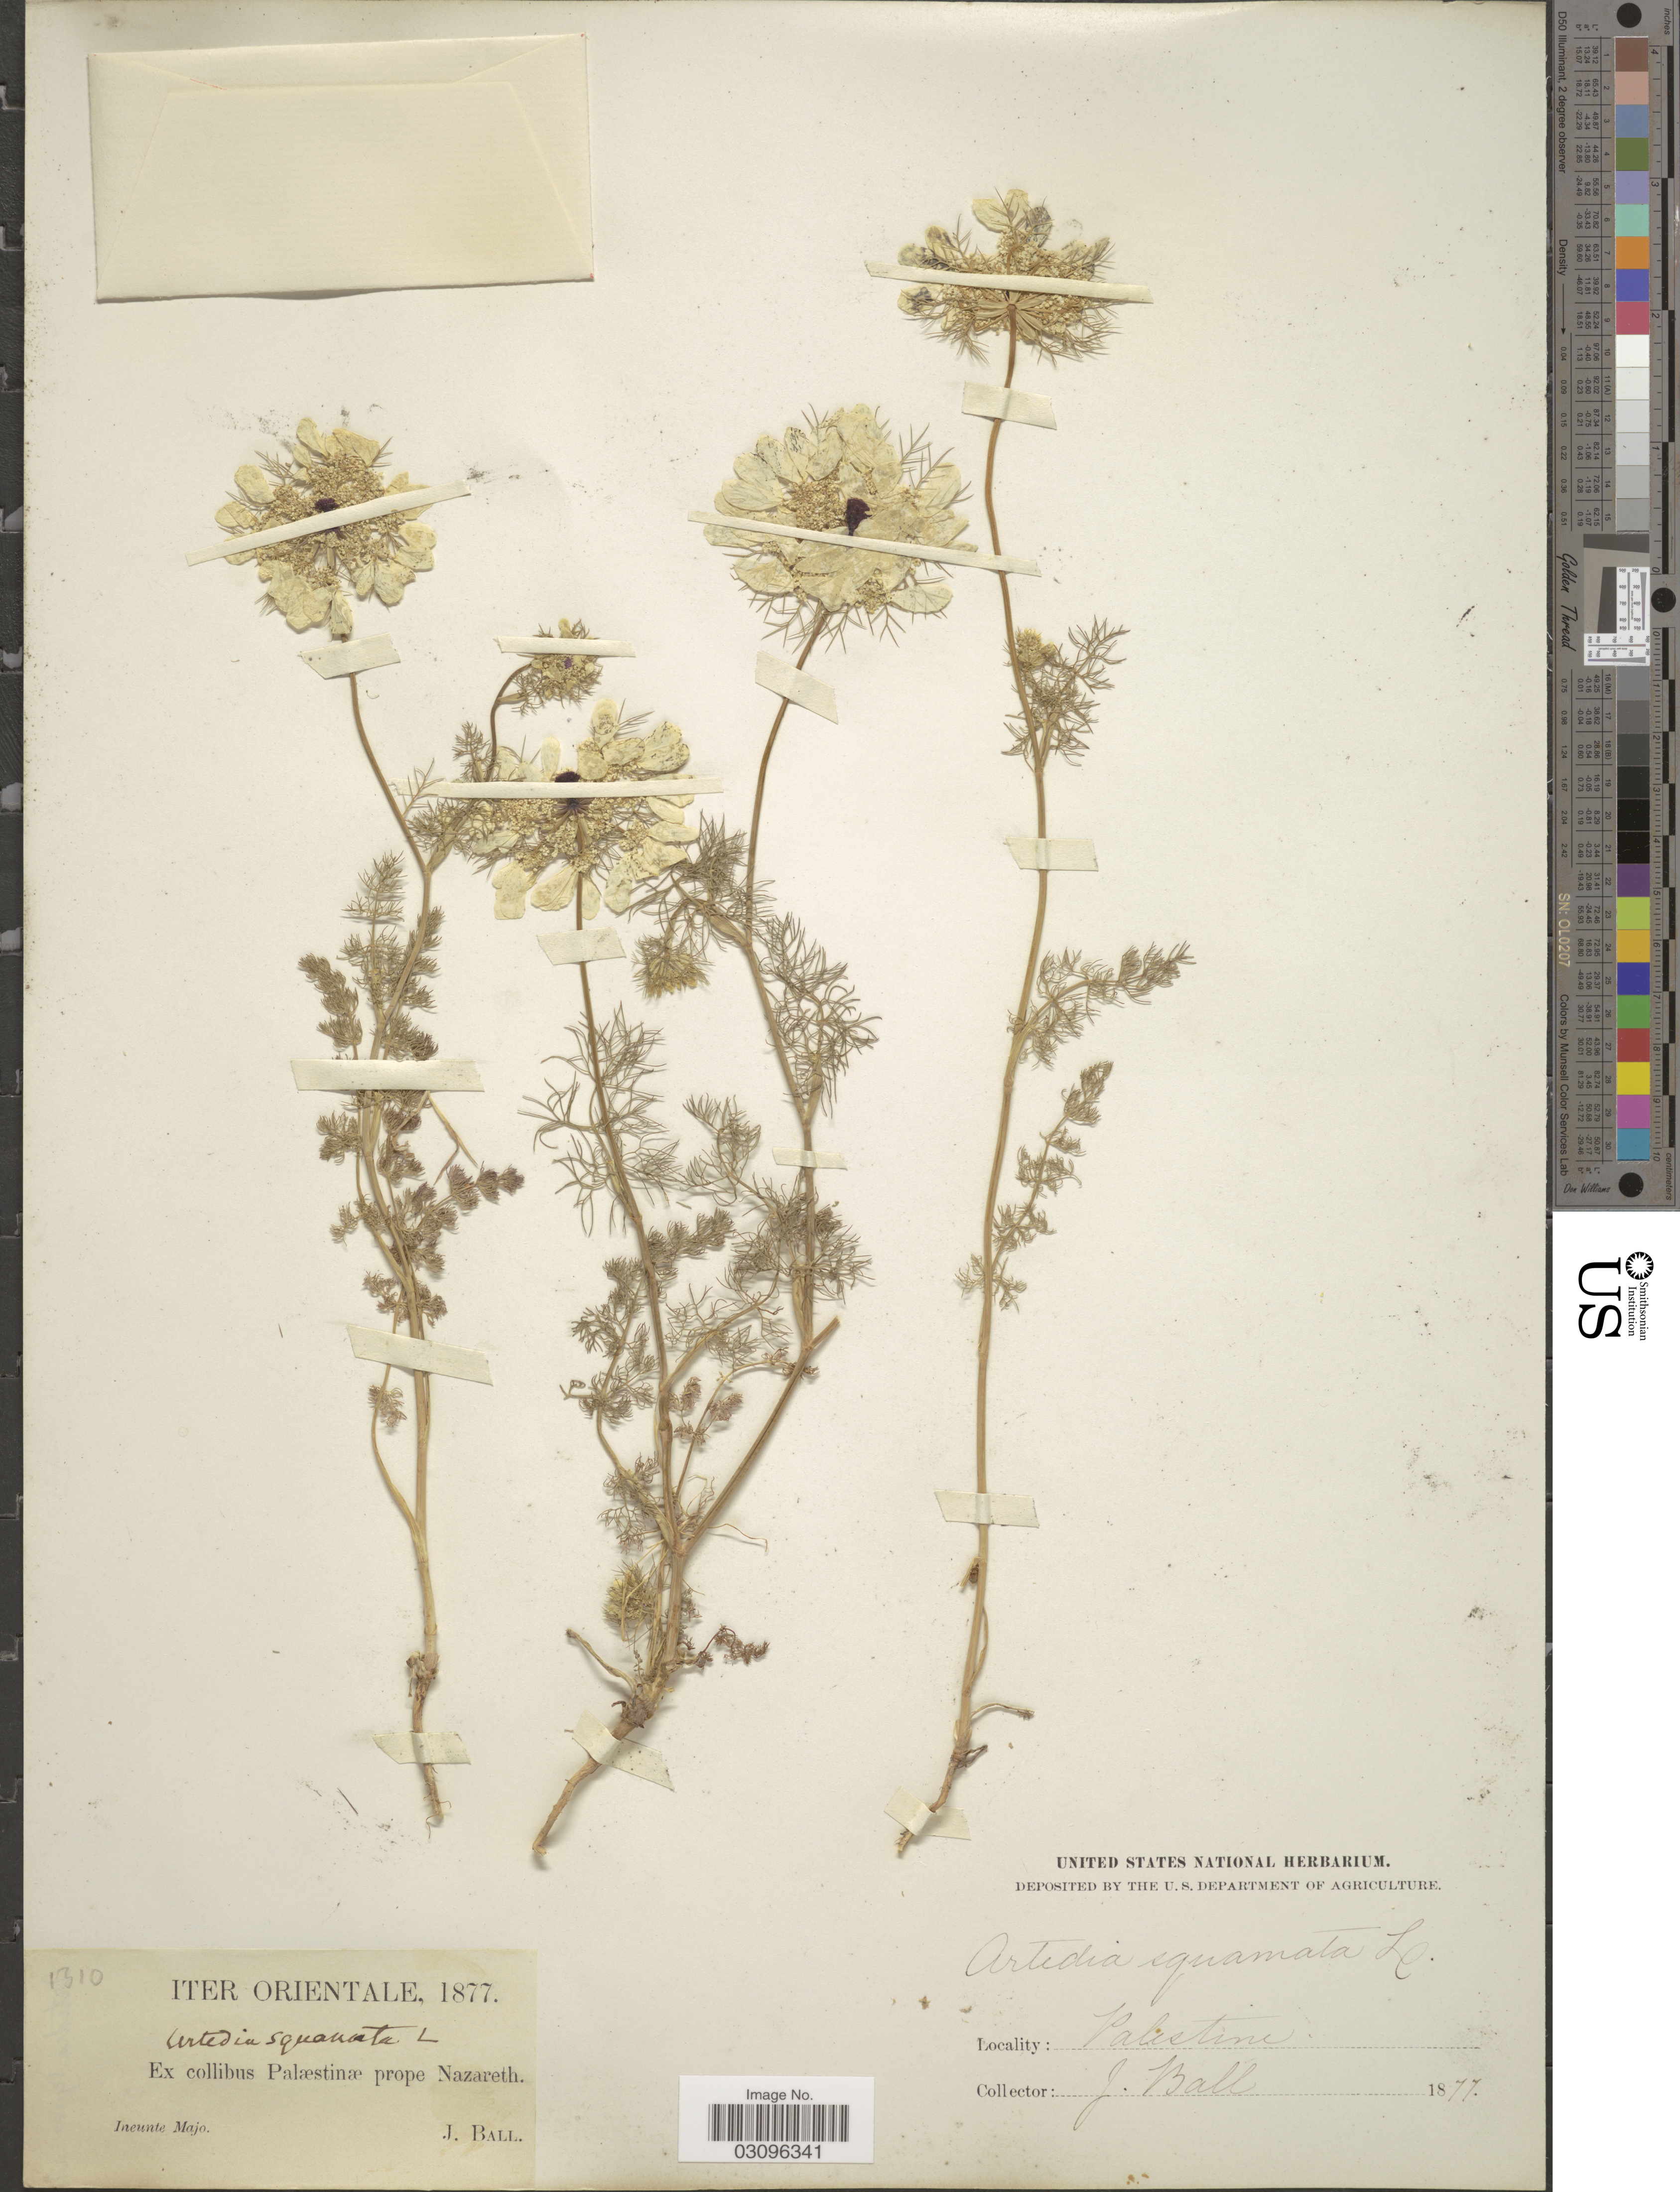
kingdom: Plantae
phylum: Tracheophyta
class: Magnoliopsida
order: Apiales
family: Apiaceae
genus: Artedia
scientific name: Artedia squamata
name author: L.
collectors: J. Ball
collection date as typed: Ineunte Majo 1877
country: Israel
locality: Iter Orientale. Ex collibus Palæstinæ prope Nazareth.